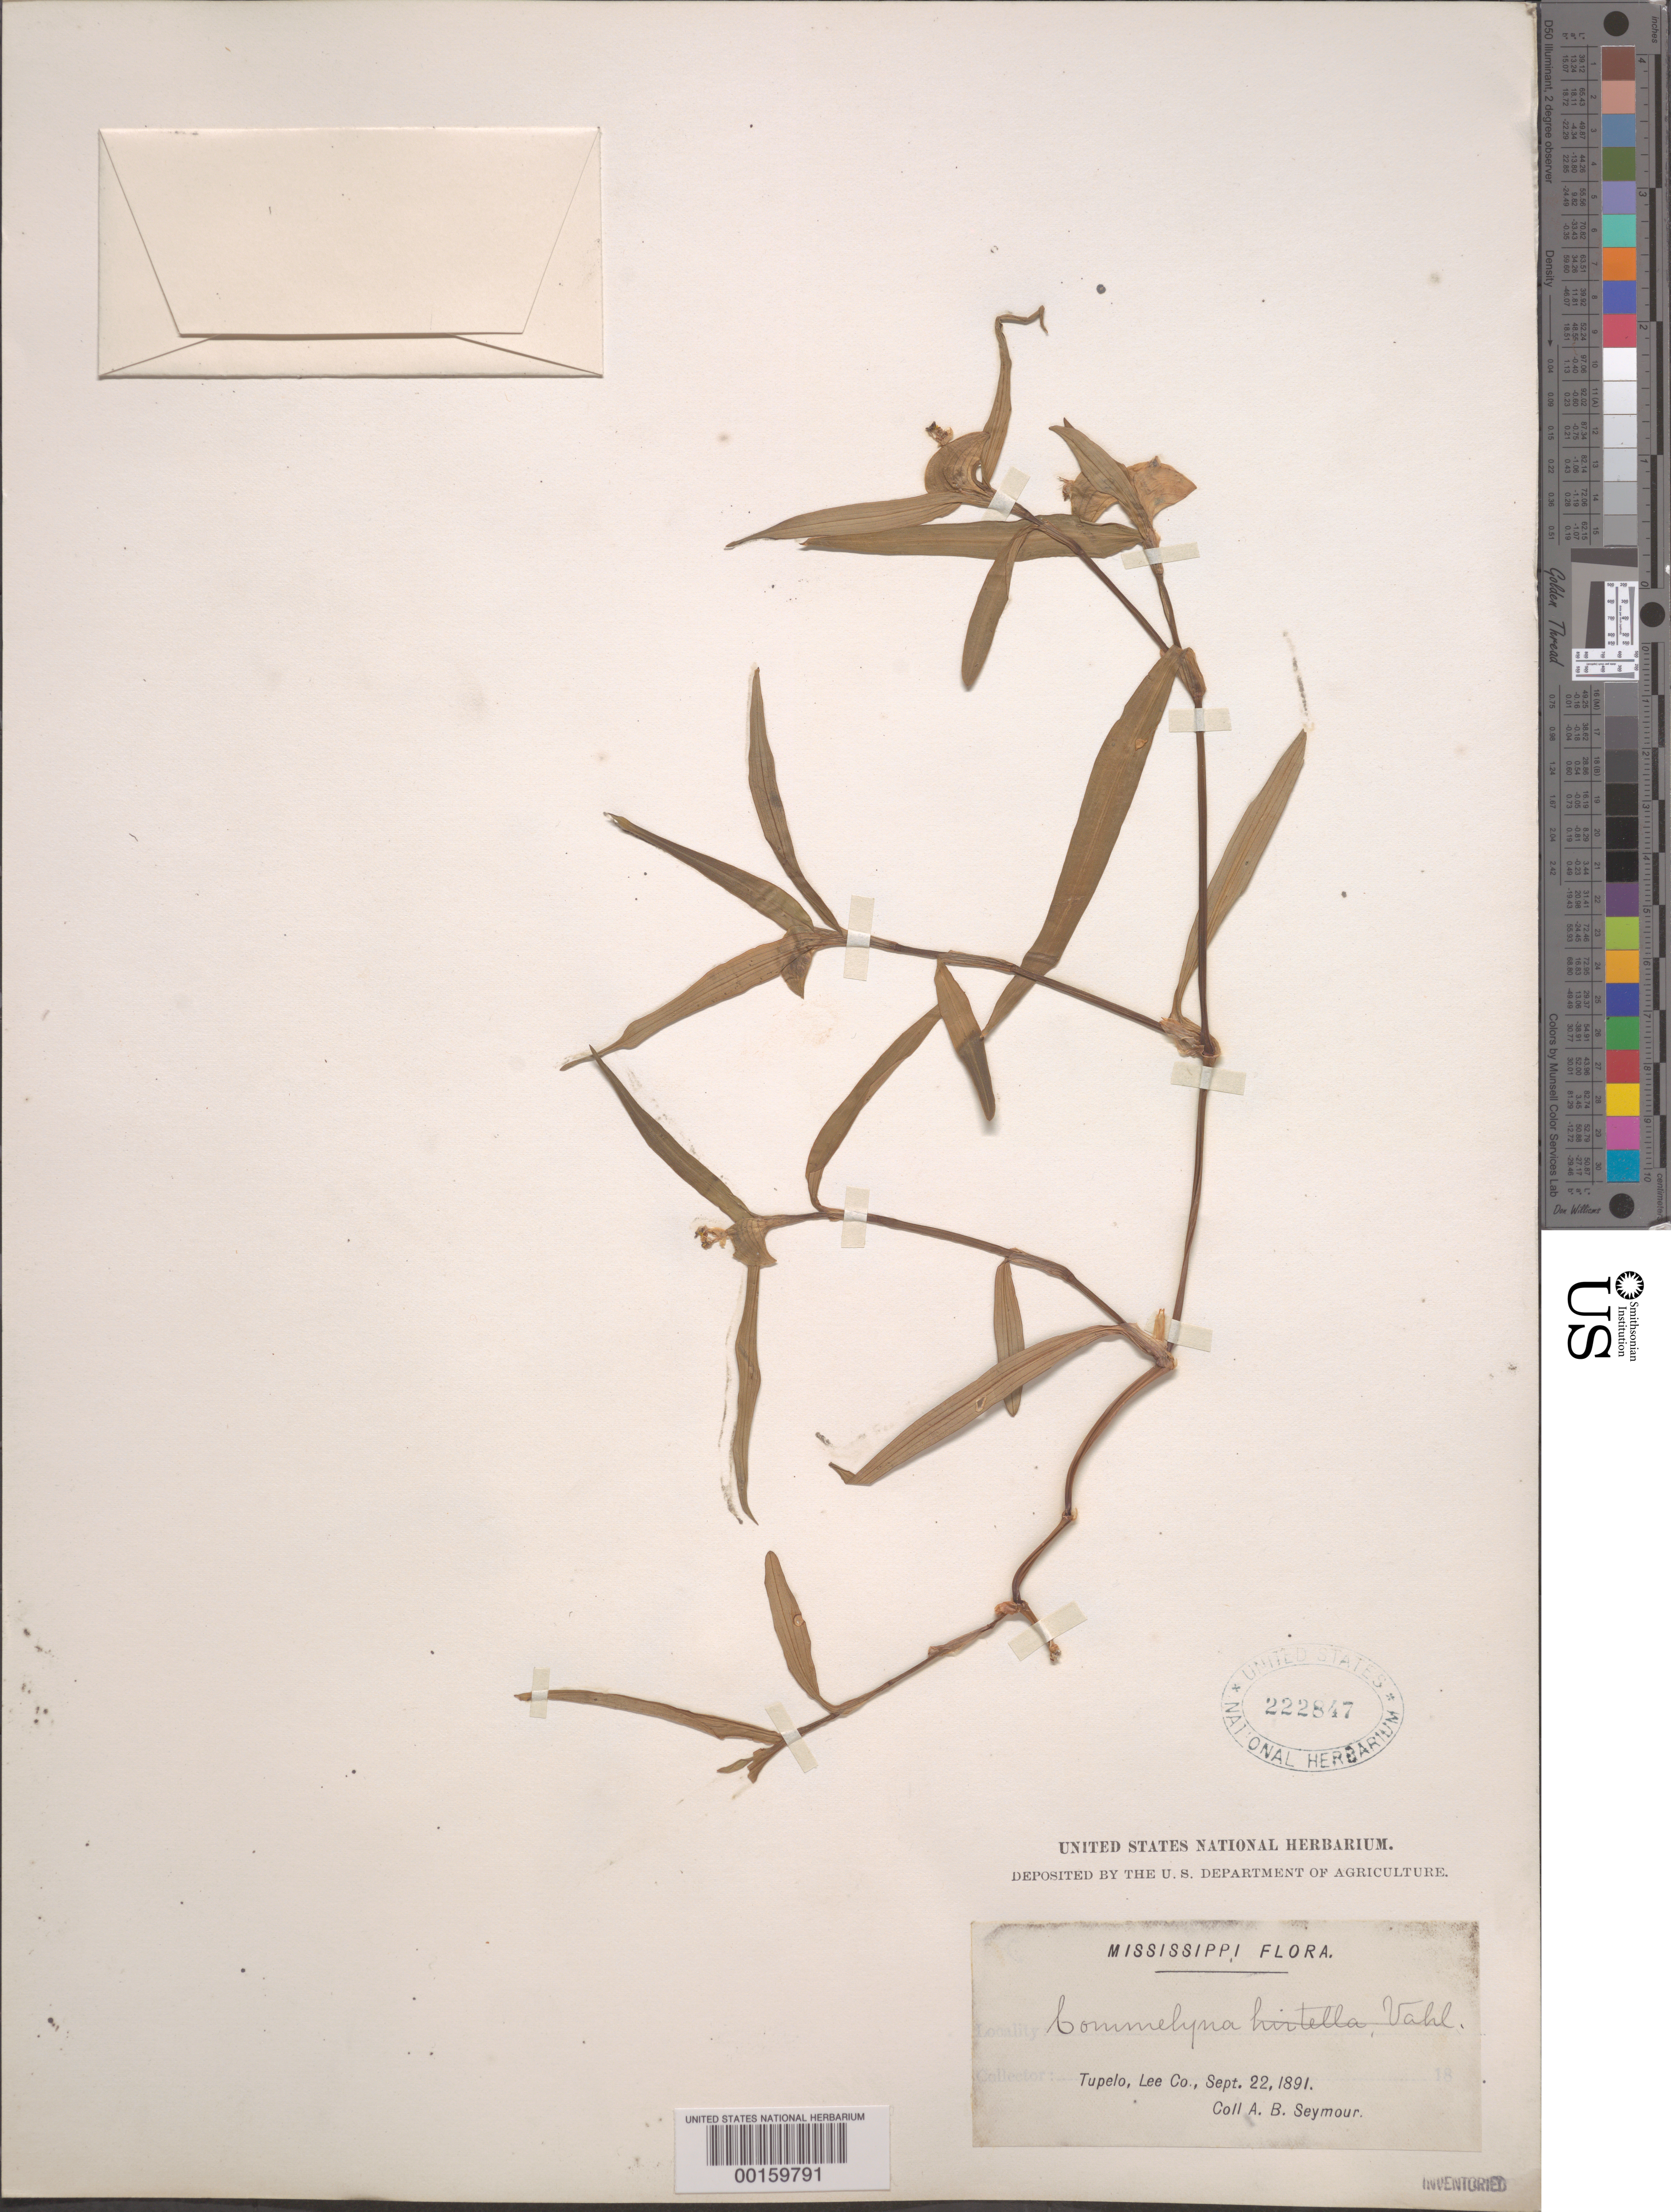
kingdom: Plantae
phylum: Tracheophyta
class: Liliopsida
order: Commelinales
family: Commelinaceae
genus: Commelina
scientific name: Commelina erecta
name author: L.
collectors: A. Seymour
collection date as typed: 22 Sep 1891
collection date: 1891-09-22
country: United States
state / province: Mississippi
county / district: Lee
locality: Tupelo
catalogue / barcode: US 222847